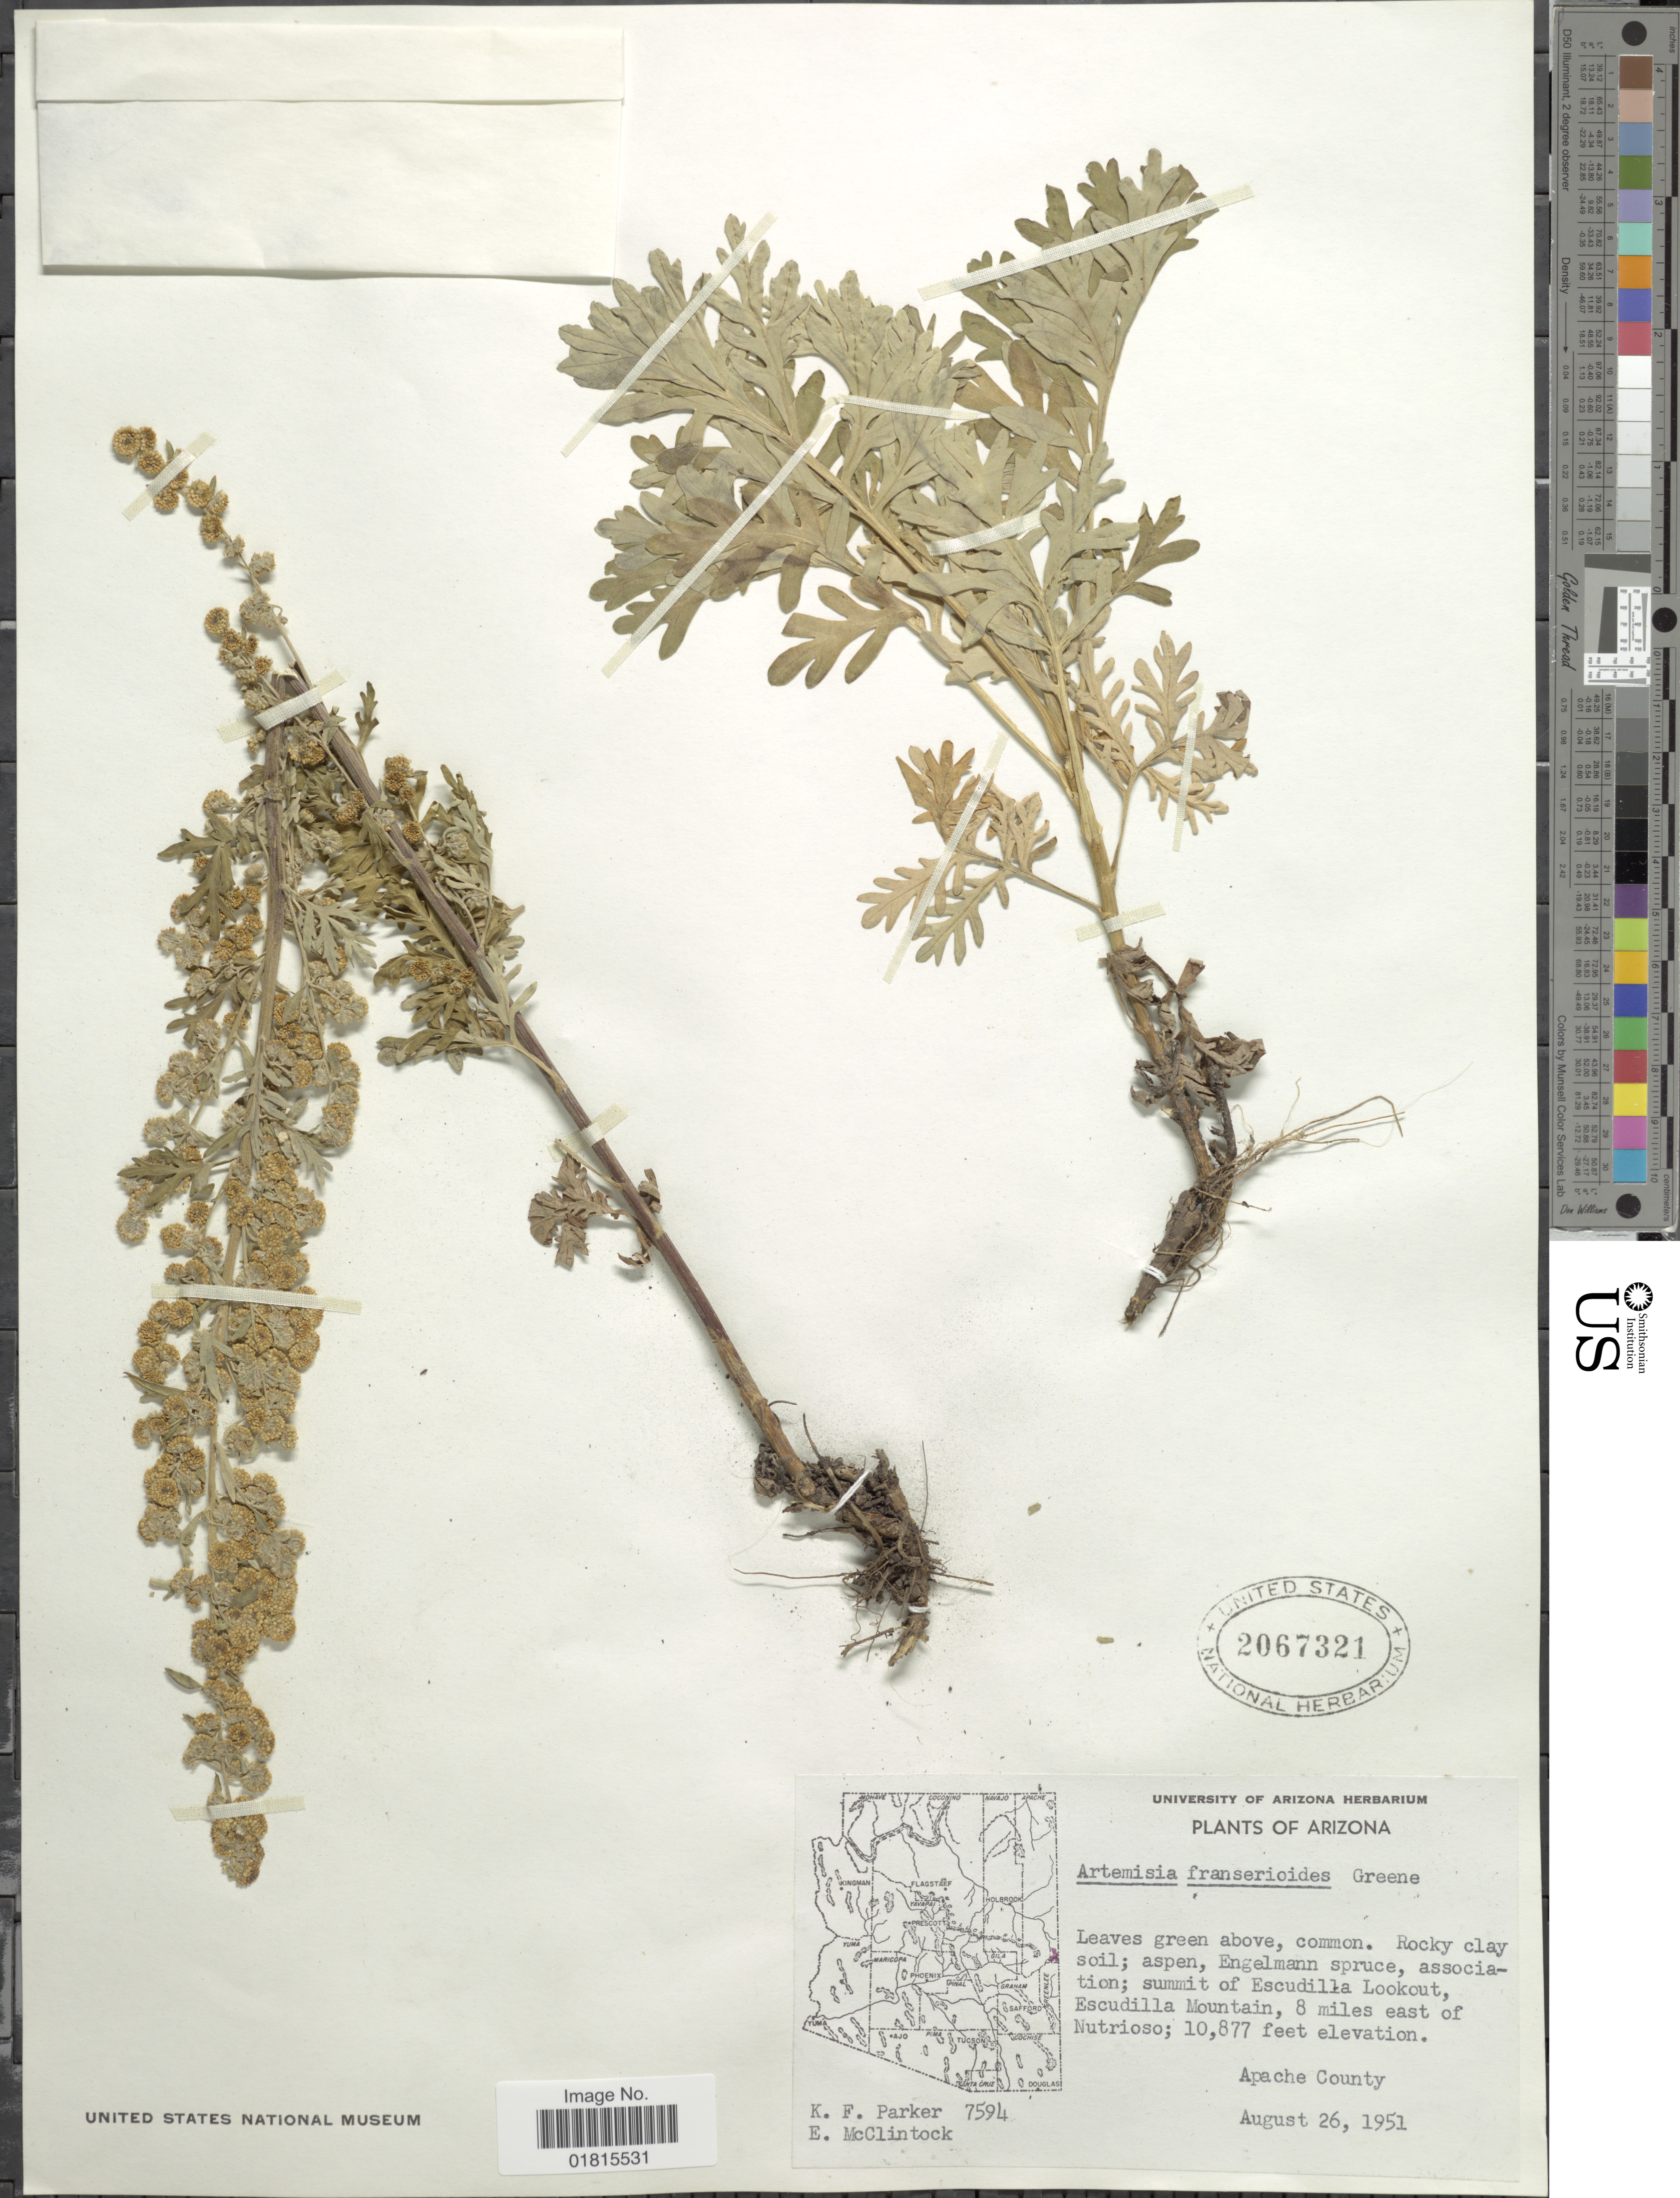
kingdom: Plantae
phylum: Tracheophyta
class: Magnoliopsida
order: Asterales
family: Asteraceae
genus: Artemisia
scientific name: Artemisia franserioides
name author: Greene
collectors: K. F. Parker & E. McClintock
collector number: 7594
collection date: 1951-08-26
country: United States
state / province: Arizona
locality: Simmit of Escudilla Lookout, Escudilla Mountain, 8 miles east of Nutrioso. Apache County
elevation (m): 3315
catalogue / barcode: US 2067321